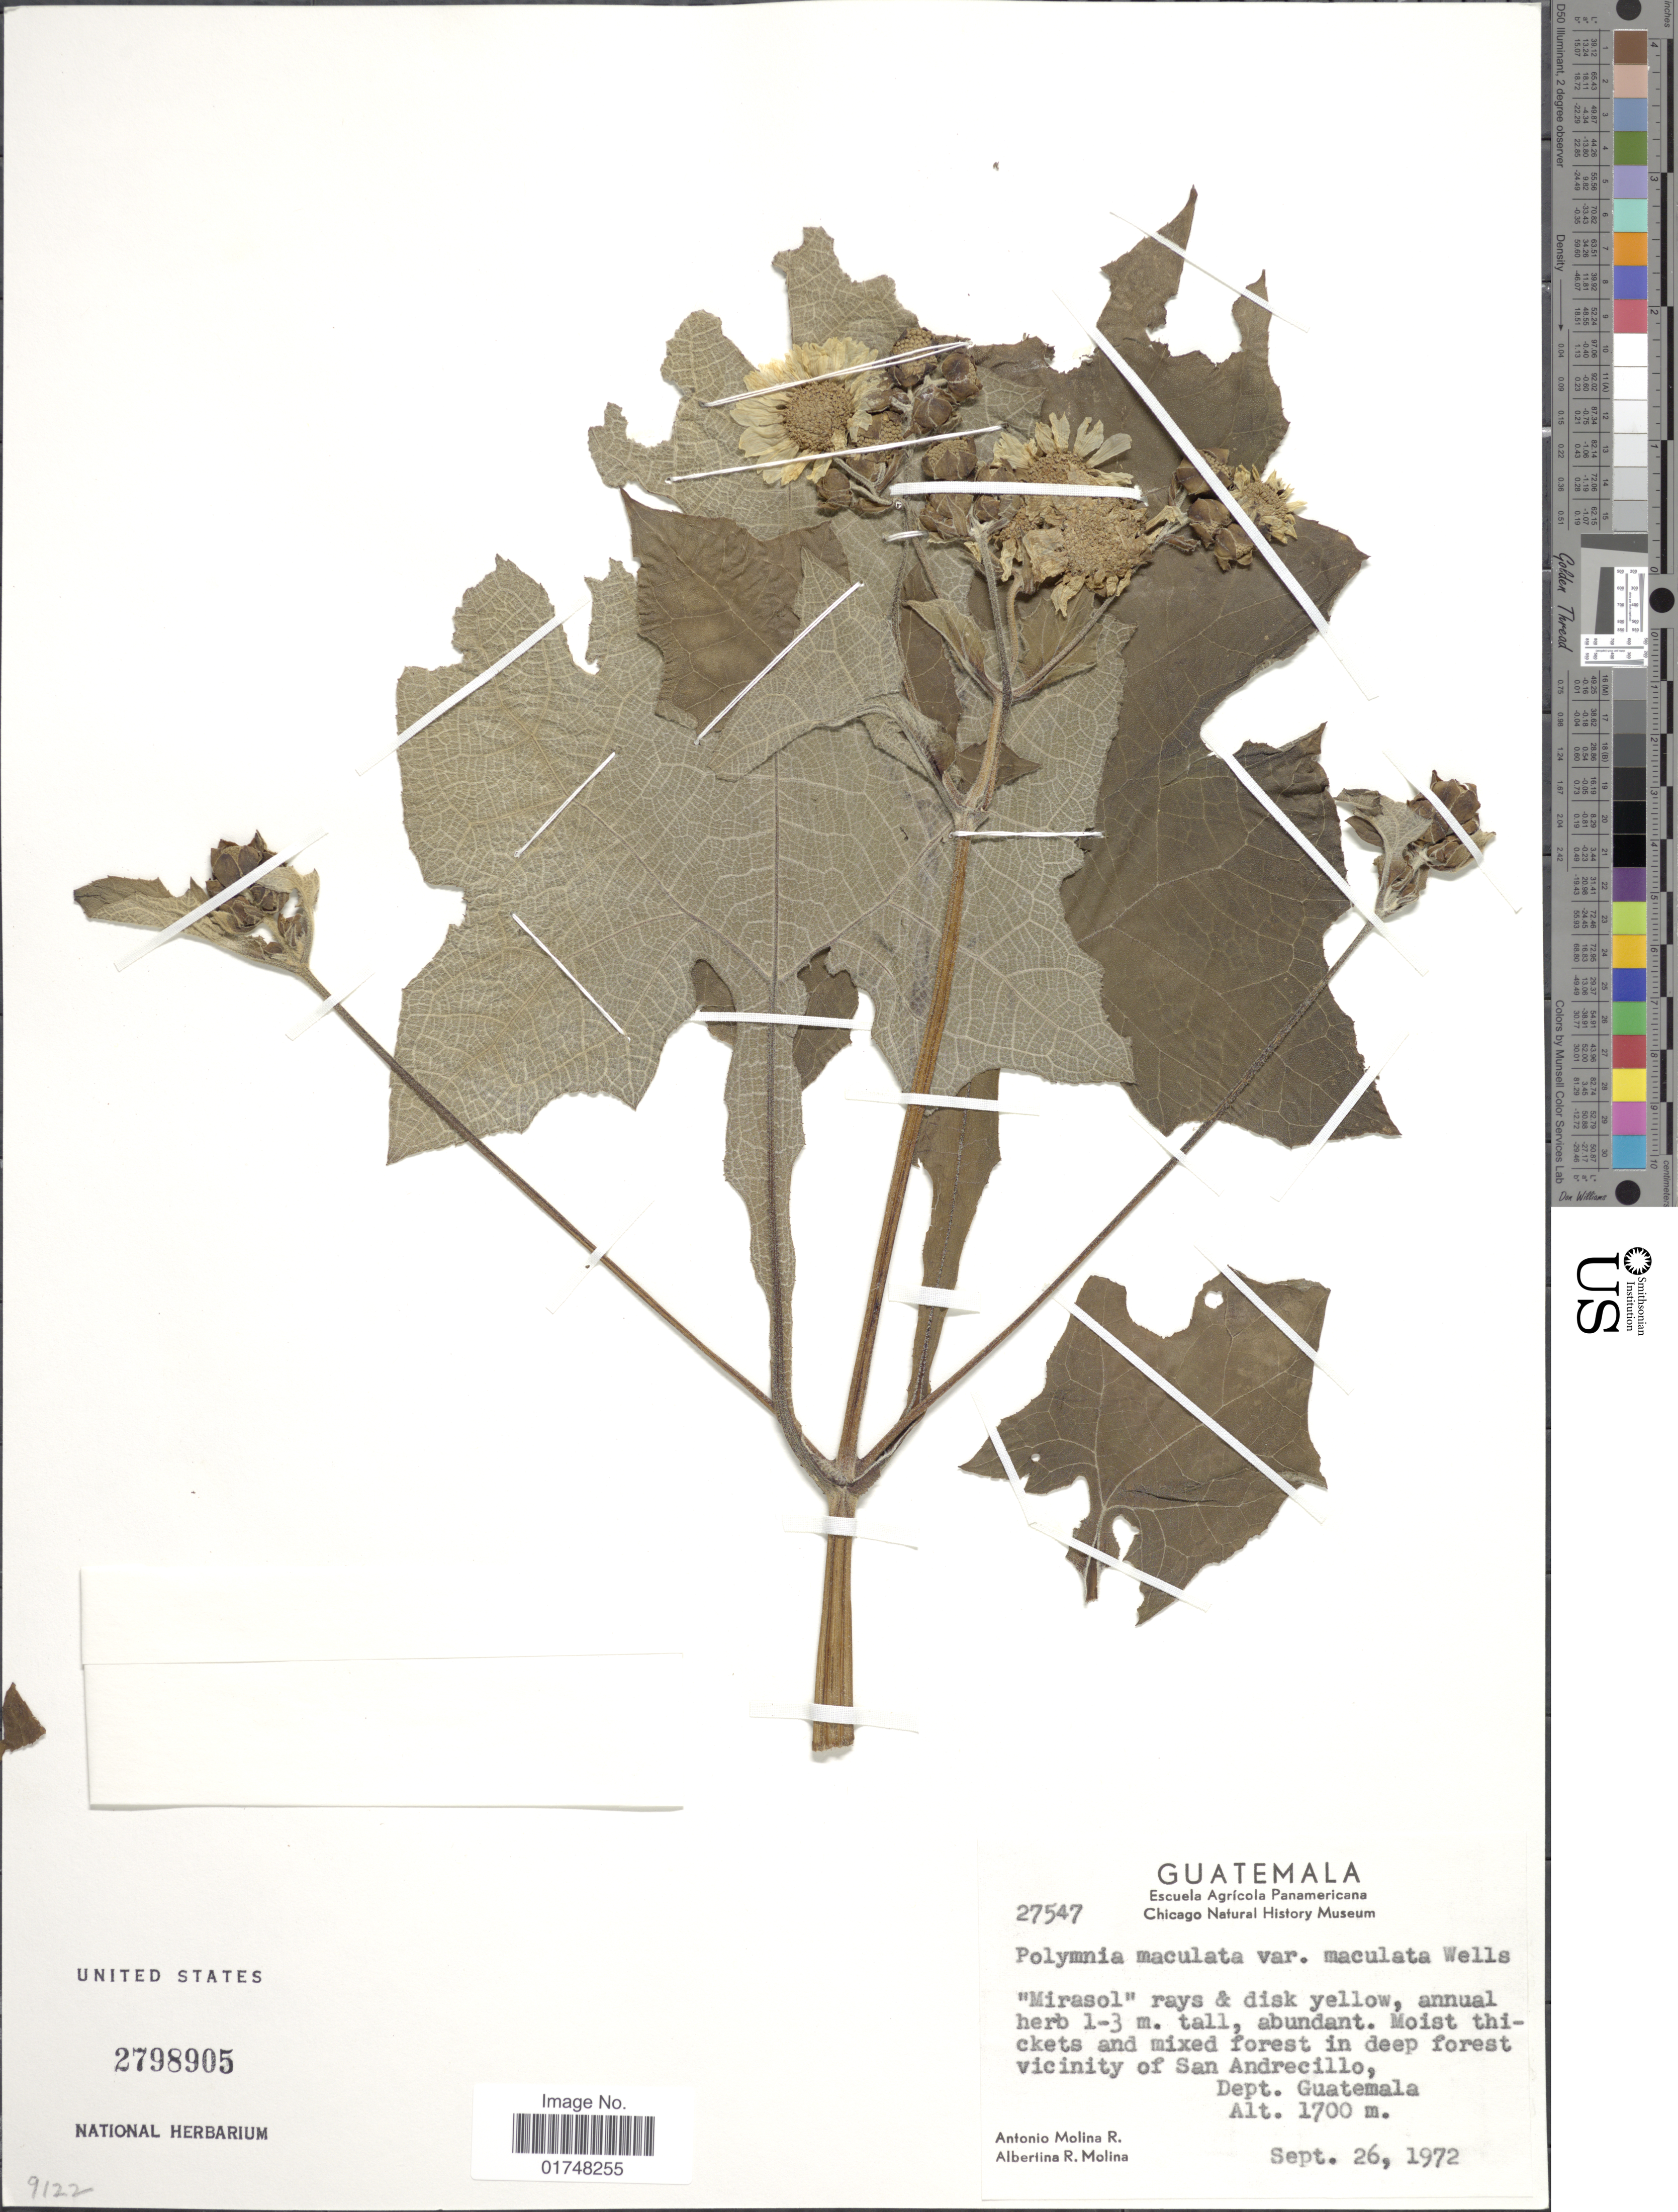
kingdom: Plantae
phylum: Tracheophyta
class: Magnoliopsida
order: Asterales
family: Asteraceae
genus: Smallanthus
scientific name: Smallanthus maculatus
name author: (Cav.) H. Rob.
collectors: A. Molina R. & A. R. Molina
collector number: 27547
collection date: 1972-09-26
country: Guatemala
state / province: Guatemala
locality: Vicinity of San Andrecillo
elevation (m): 1700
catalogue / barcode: US 2798905